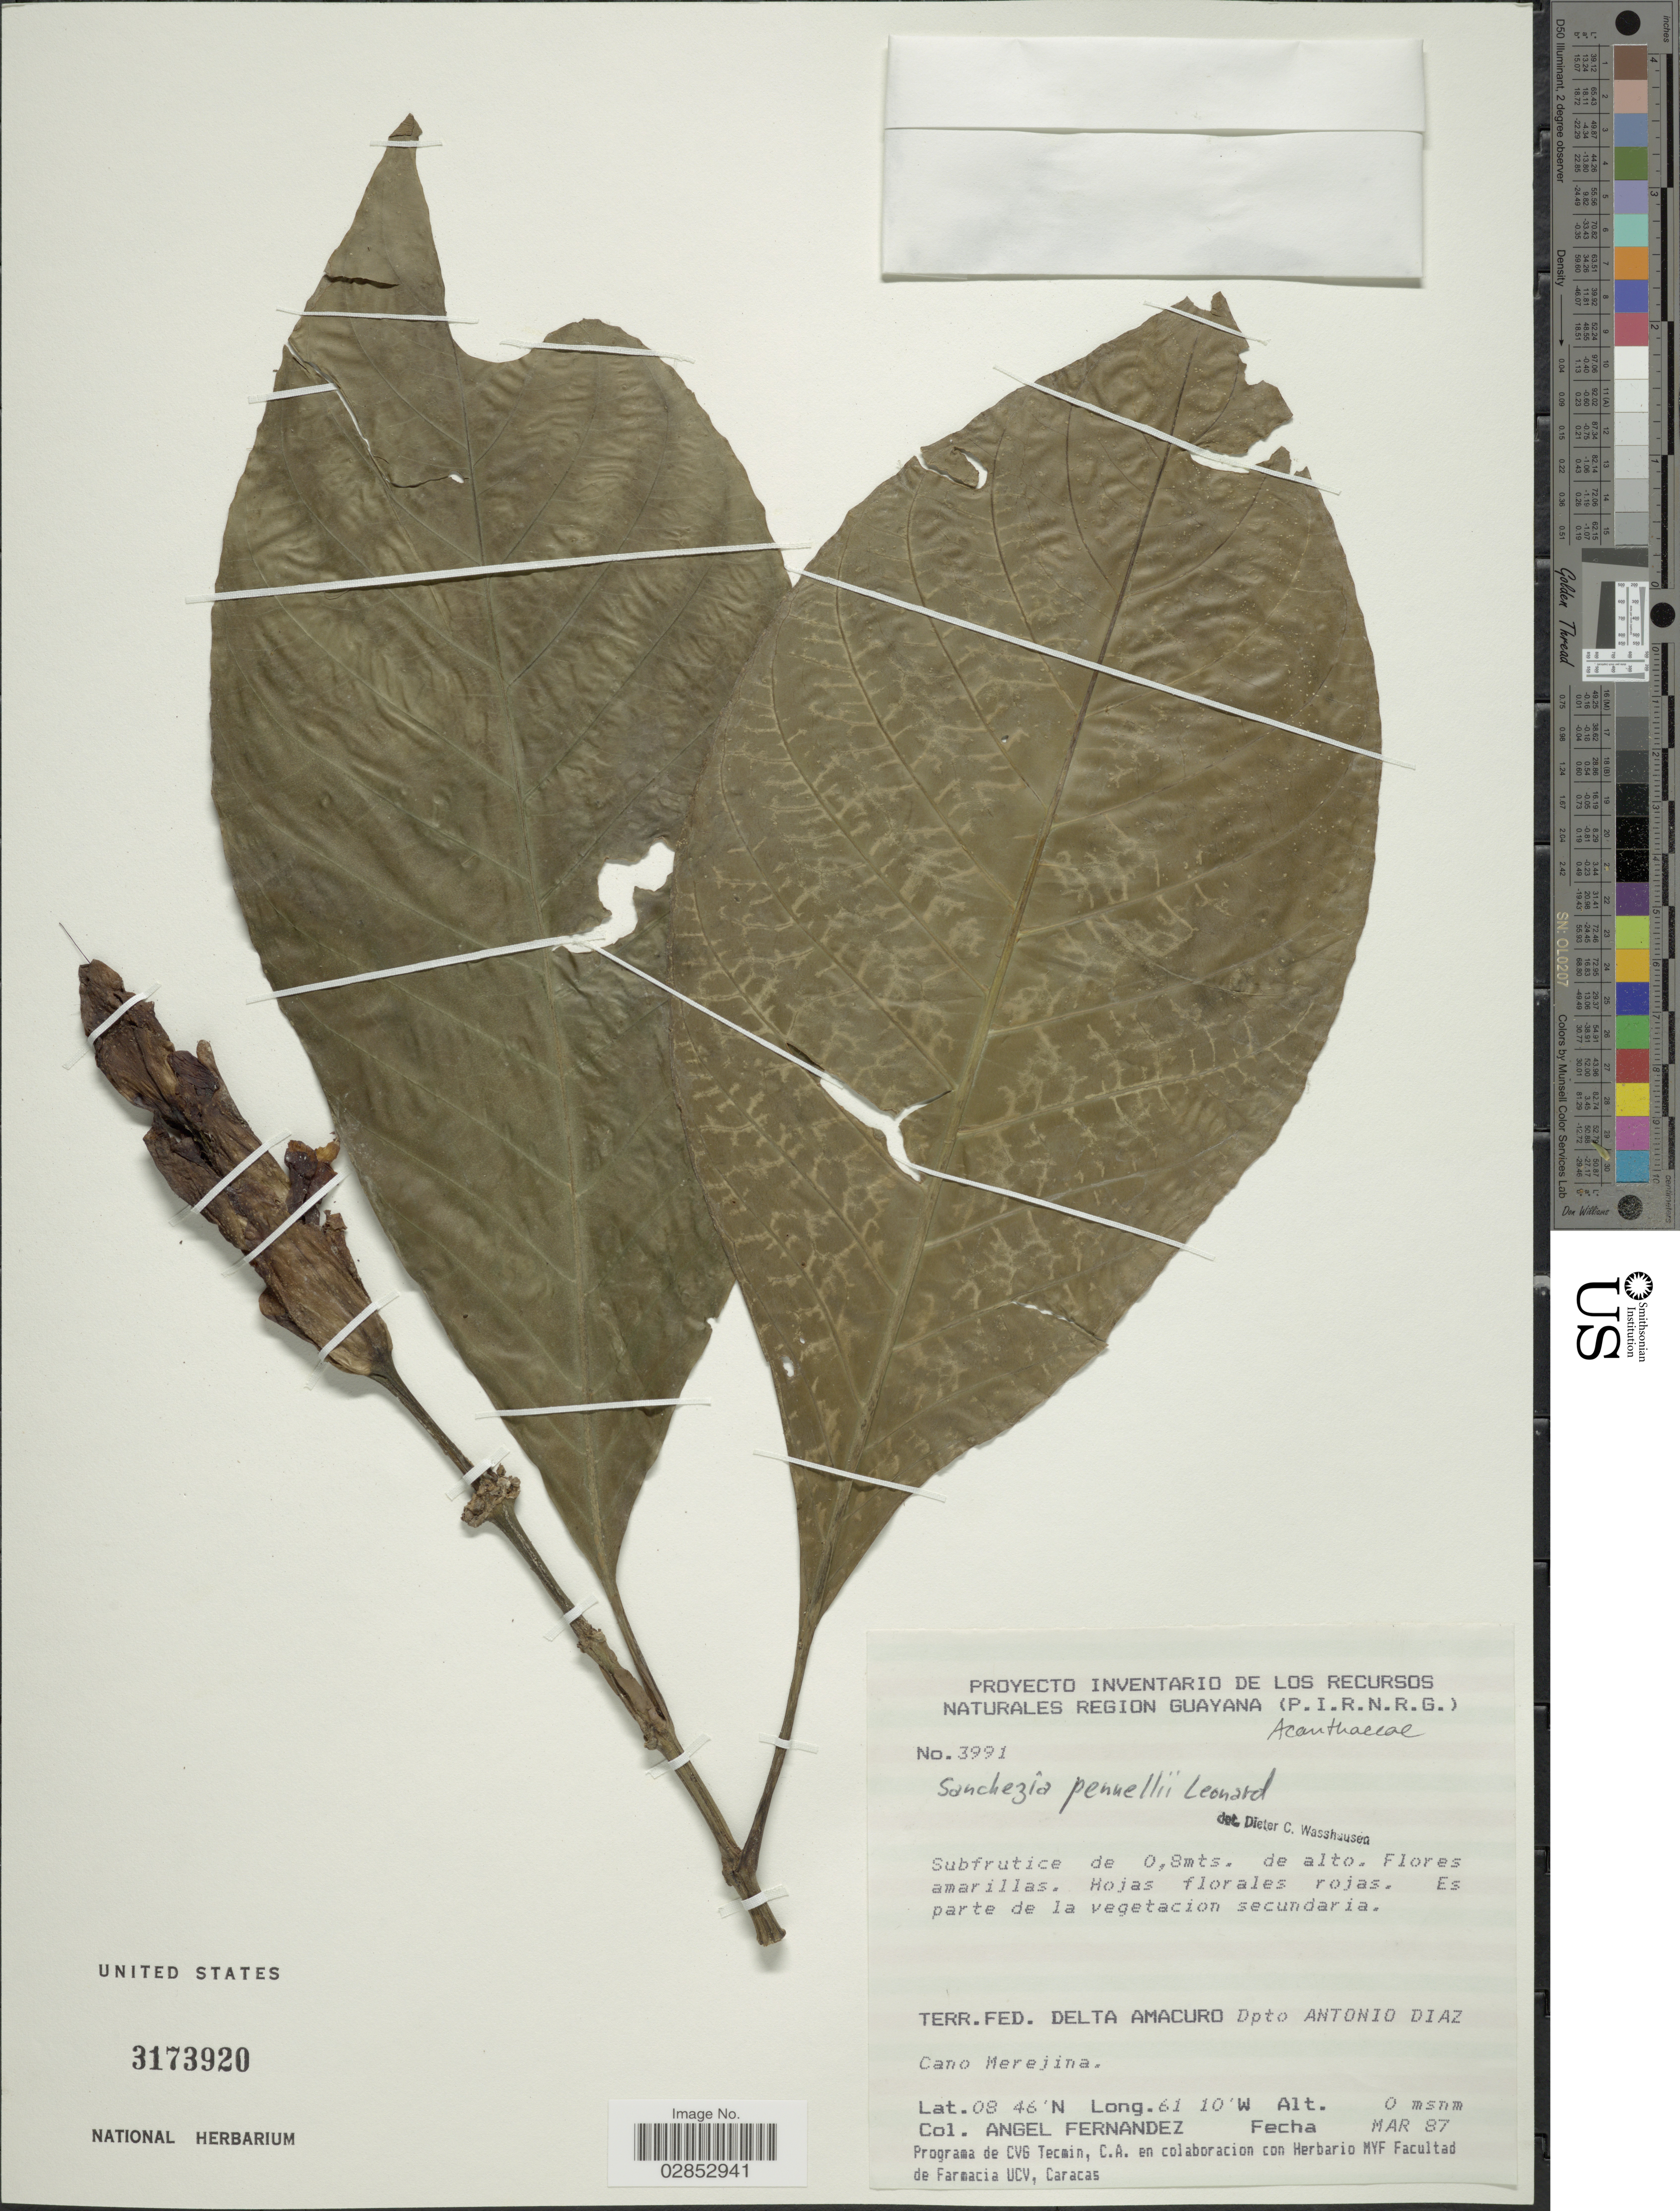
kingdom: Plantae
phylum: Tracheophyta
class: Magnoliopsida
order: Lamiales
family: Acanthaceae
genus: Sanchezia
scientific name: Sanchezia macrocnemis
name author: (Nees) Wassh.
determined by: Azevedo, Igor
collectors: Á. Fernández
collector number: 3991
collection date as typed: Transcribed d/m/y: /3/87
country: Venezuela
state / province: Delta Amacuro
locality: Terr. Fed. Delta Amacuro, Dpto. Antonio Diaz, Cano Merjina.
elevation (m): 0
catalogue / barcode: US 3173920